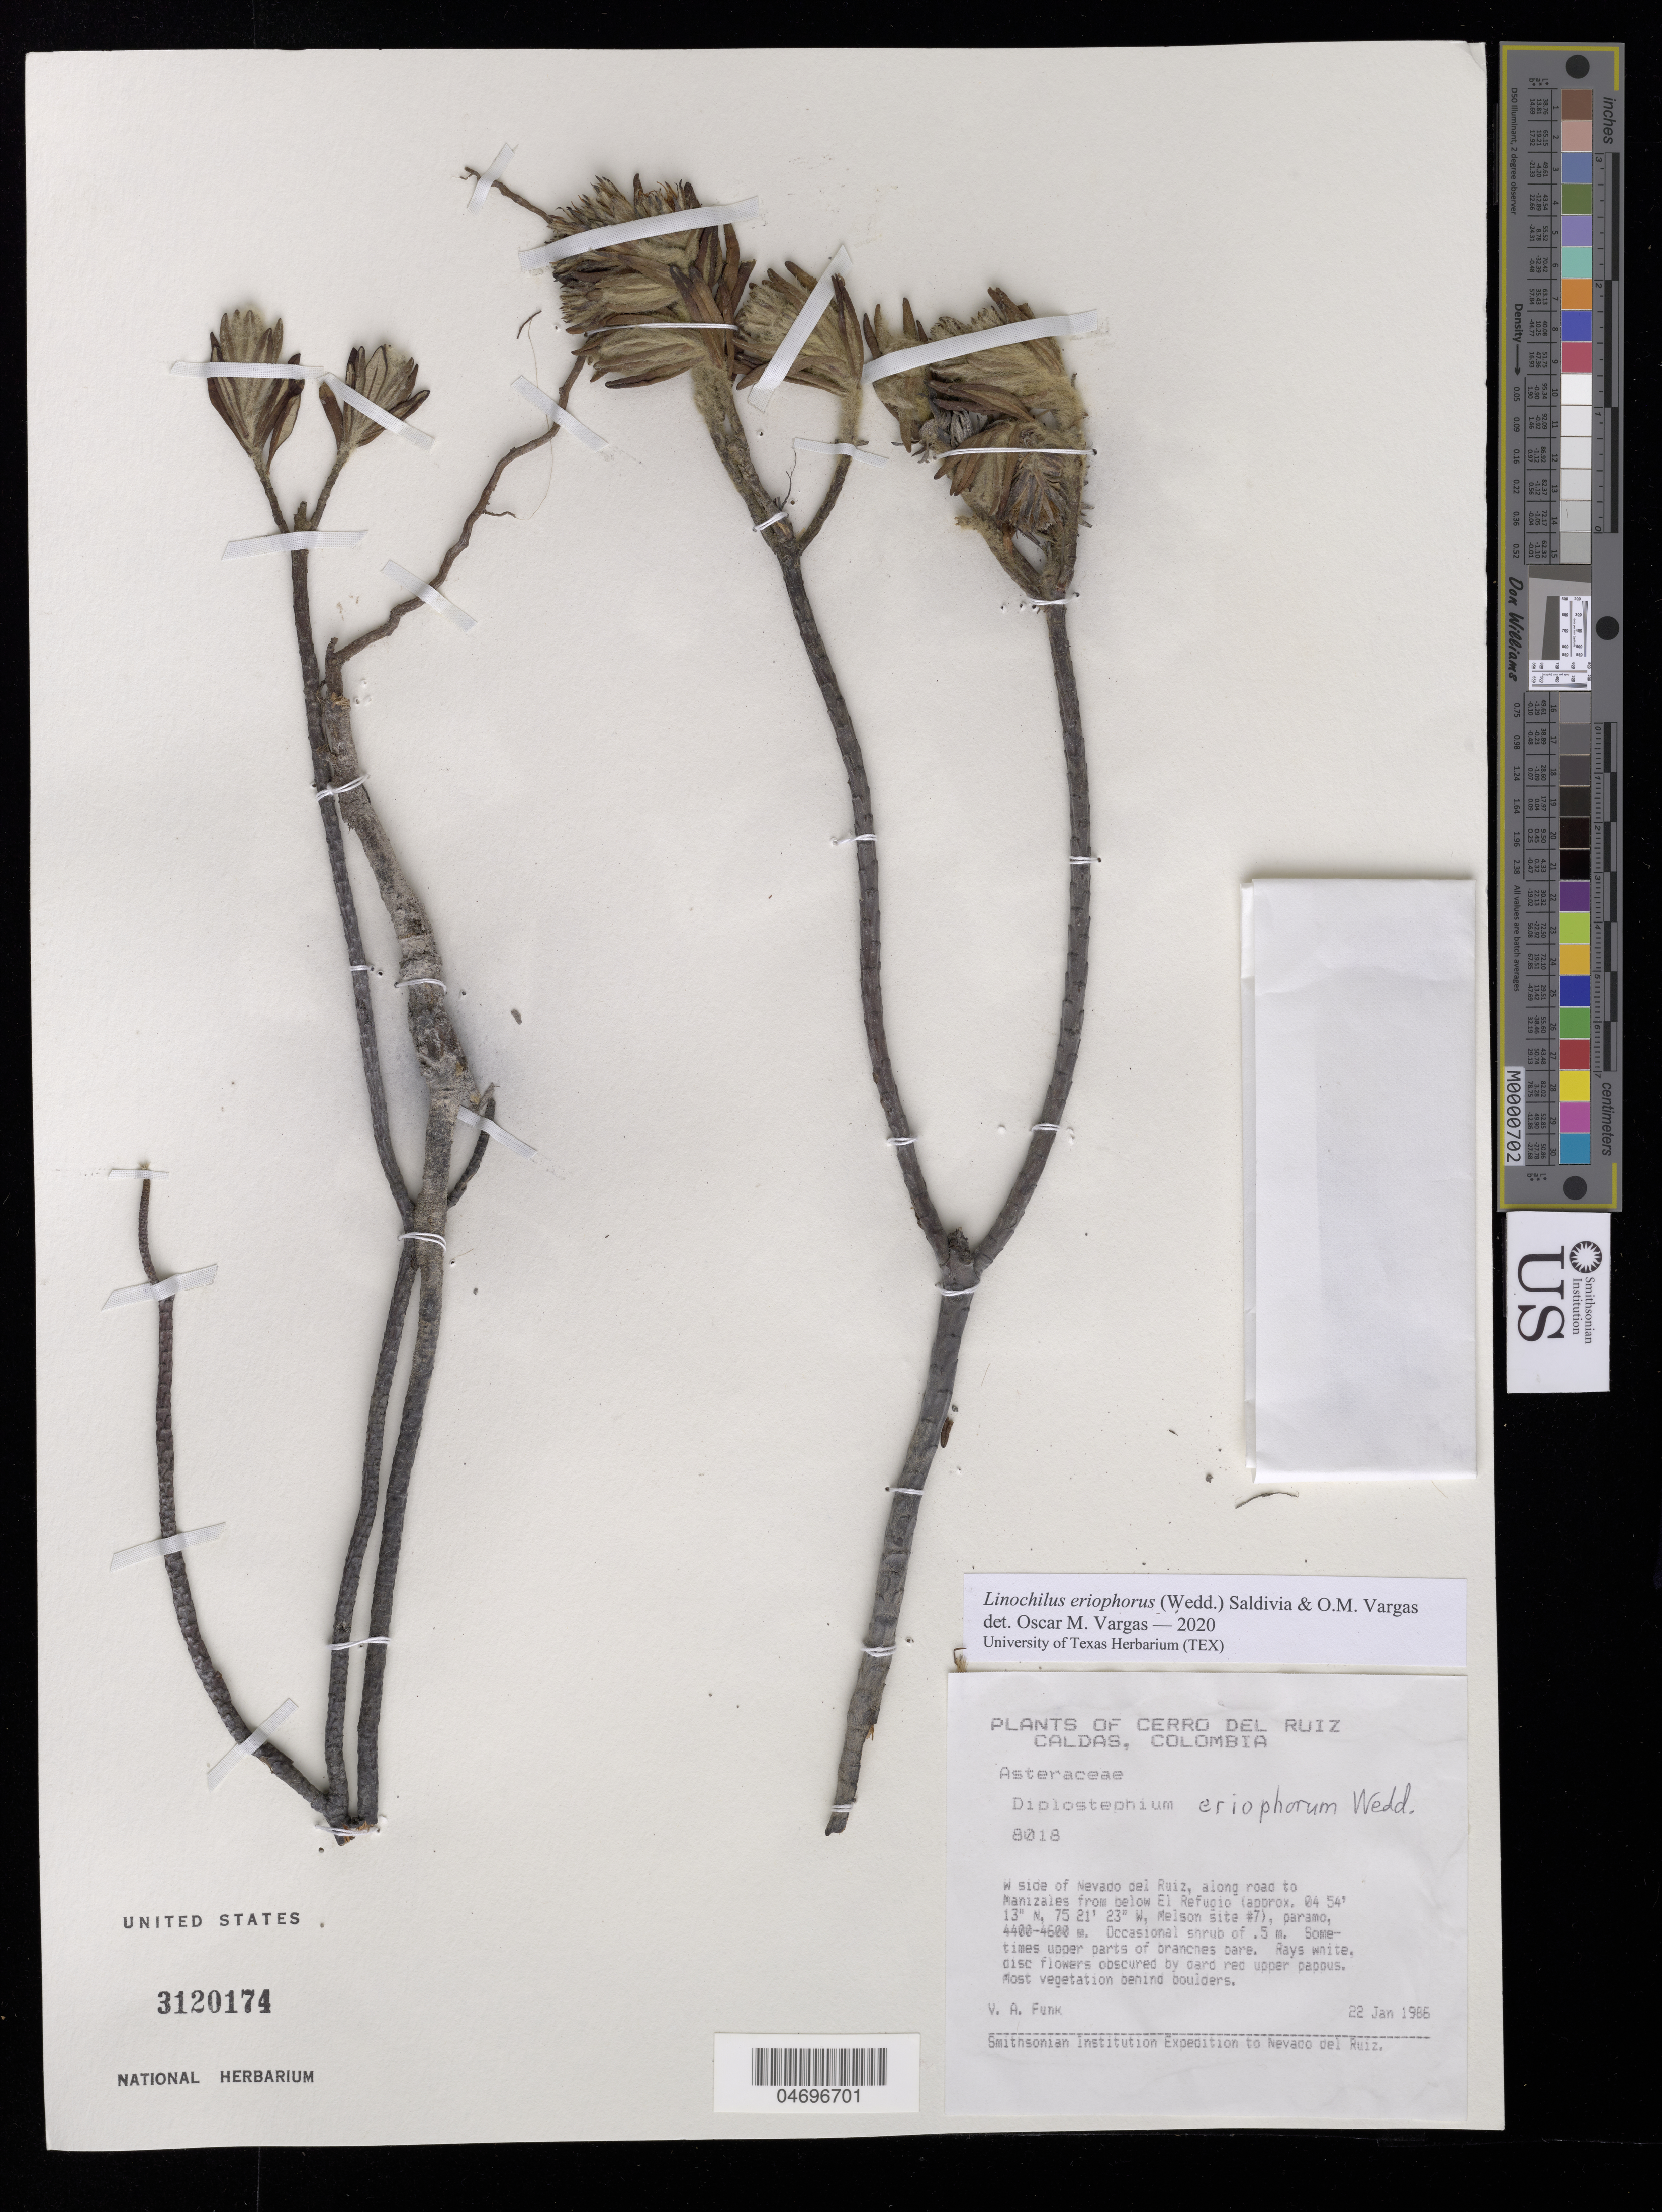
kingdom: Plantae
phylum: Tracheophyta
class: Magnoliopsida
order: Asterales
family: Asteraceae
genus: Linochilus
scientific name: Linochilus eriophorus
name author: (Wedd.) Saldivia & O.M. Vargas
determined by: Vargas, Oscar M.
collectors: V. Funk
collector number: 8018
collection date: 1986-01-22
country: Colombia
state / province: Caldas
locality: Cerro del Ruiz, W side of Nevado del Ruiz, along road to Manizales from below El Refugio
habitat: Behind boulders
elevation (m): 4400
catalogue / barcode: US 3120174